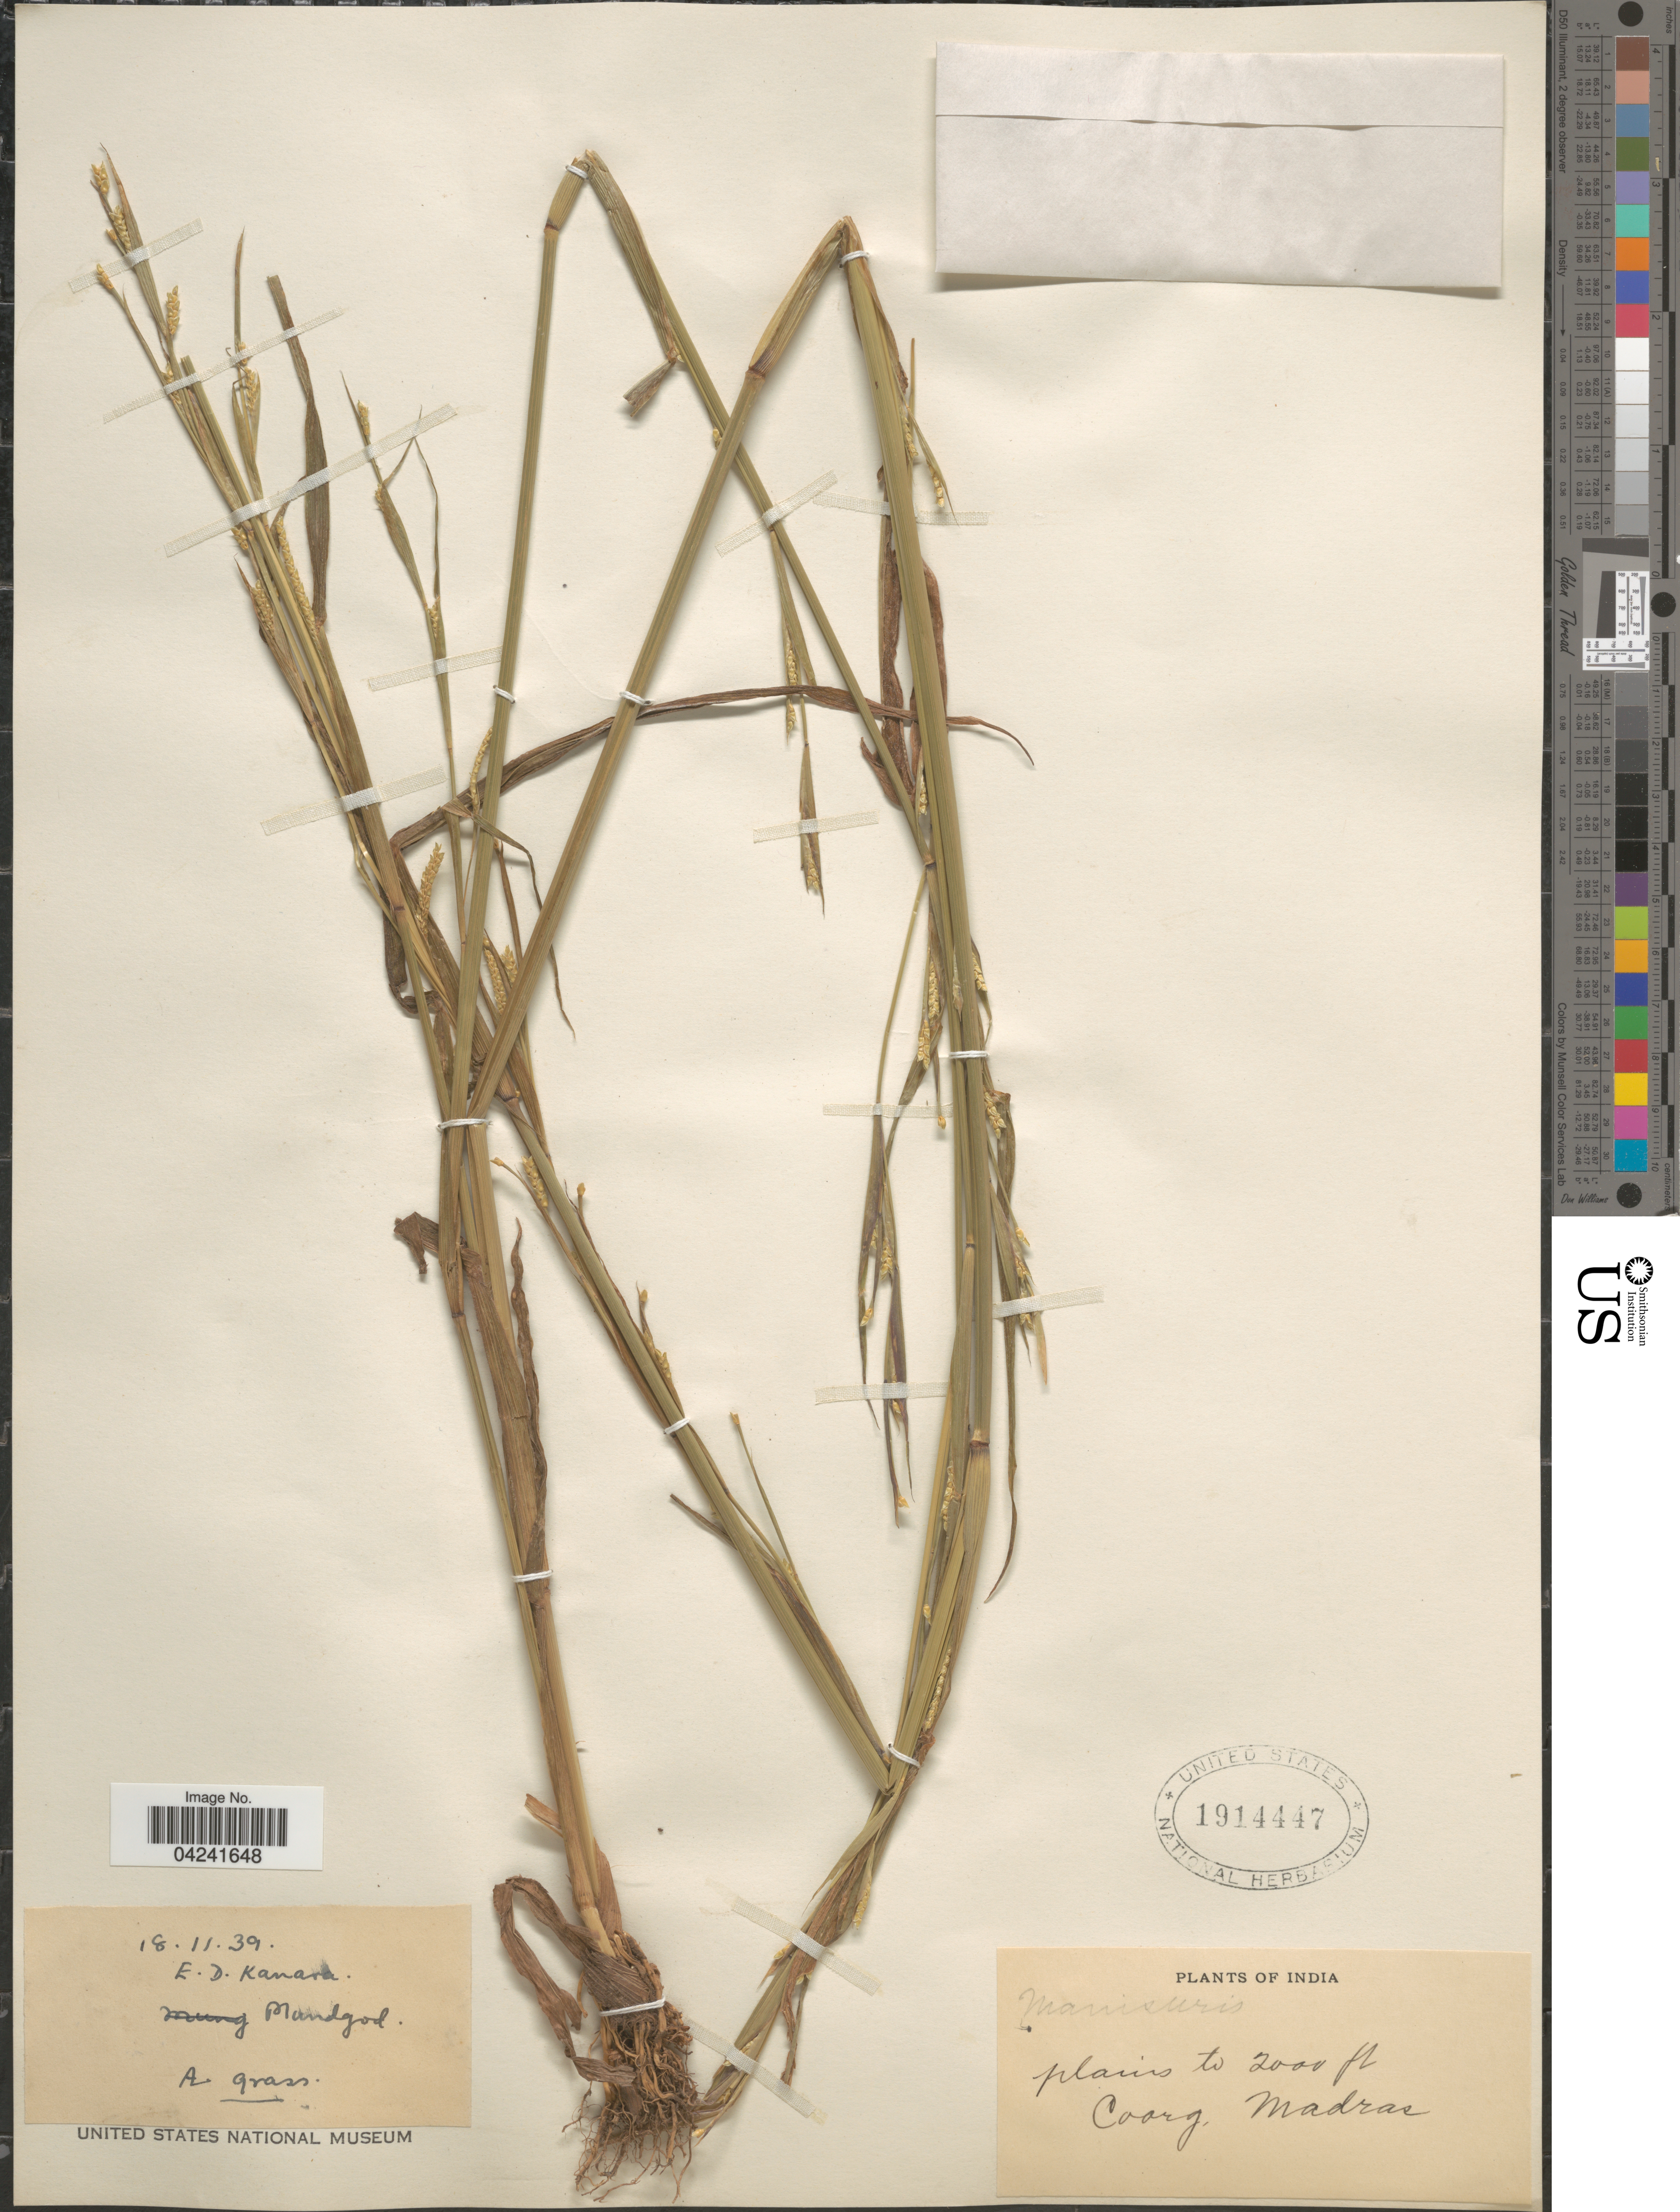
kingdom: Plantae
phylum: Tracheophyta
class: Liliopsida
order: Poales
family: Poaceae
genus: Manisuris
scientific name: Manisuris sp.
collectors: E. Kanara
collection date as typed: Transcribed d/m/y: 18/11/39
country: India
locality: Coarg. Madras. Mundgod.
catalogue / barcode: US 1914447